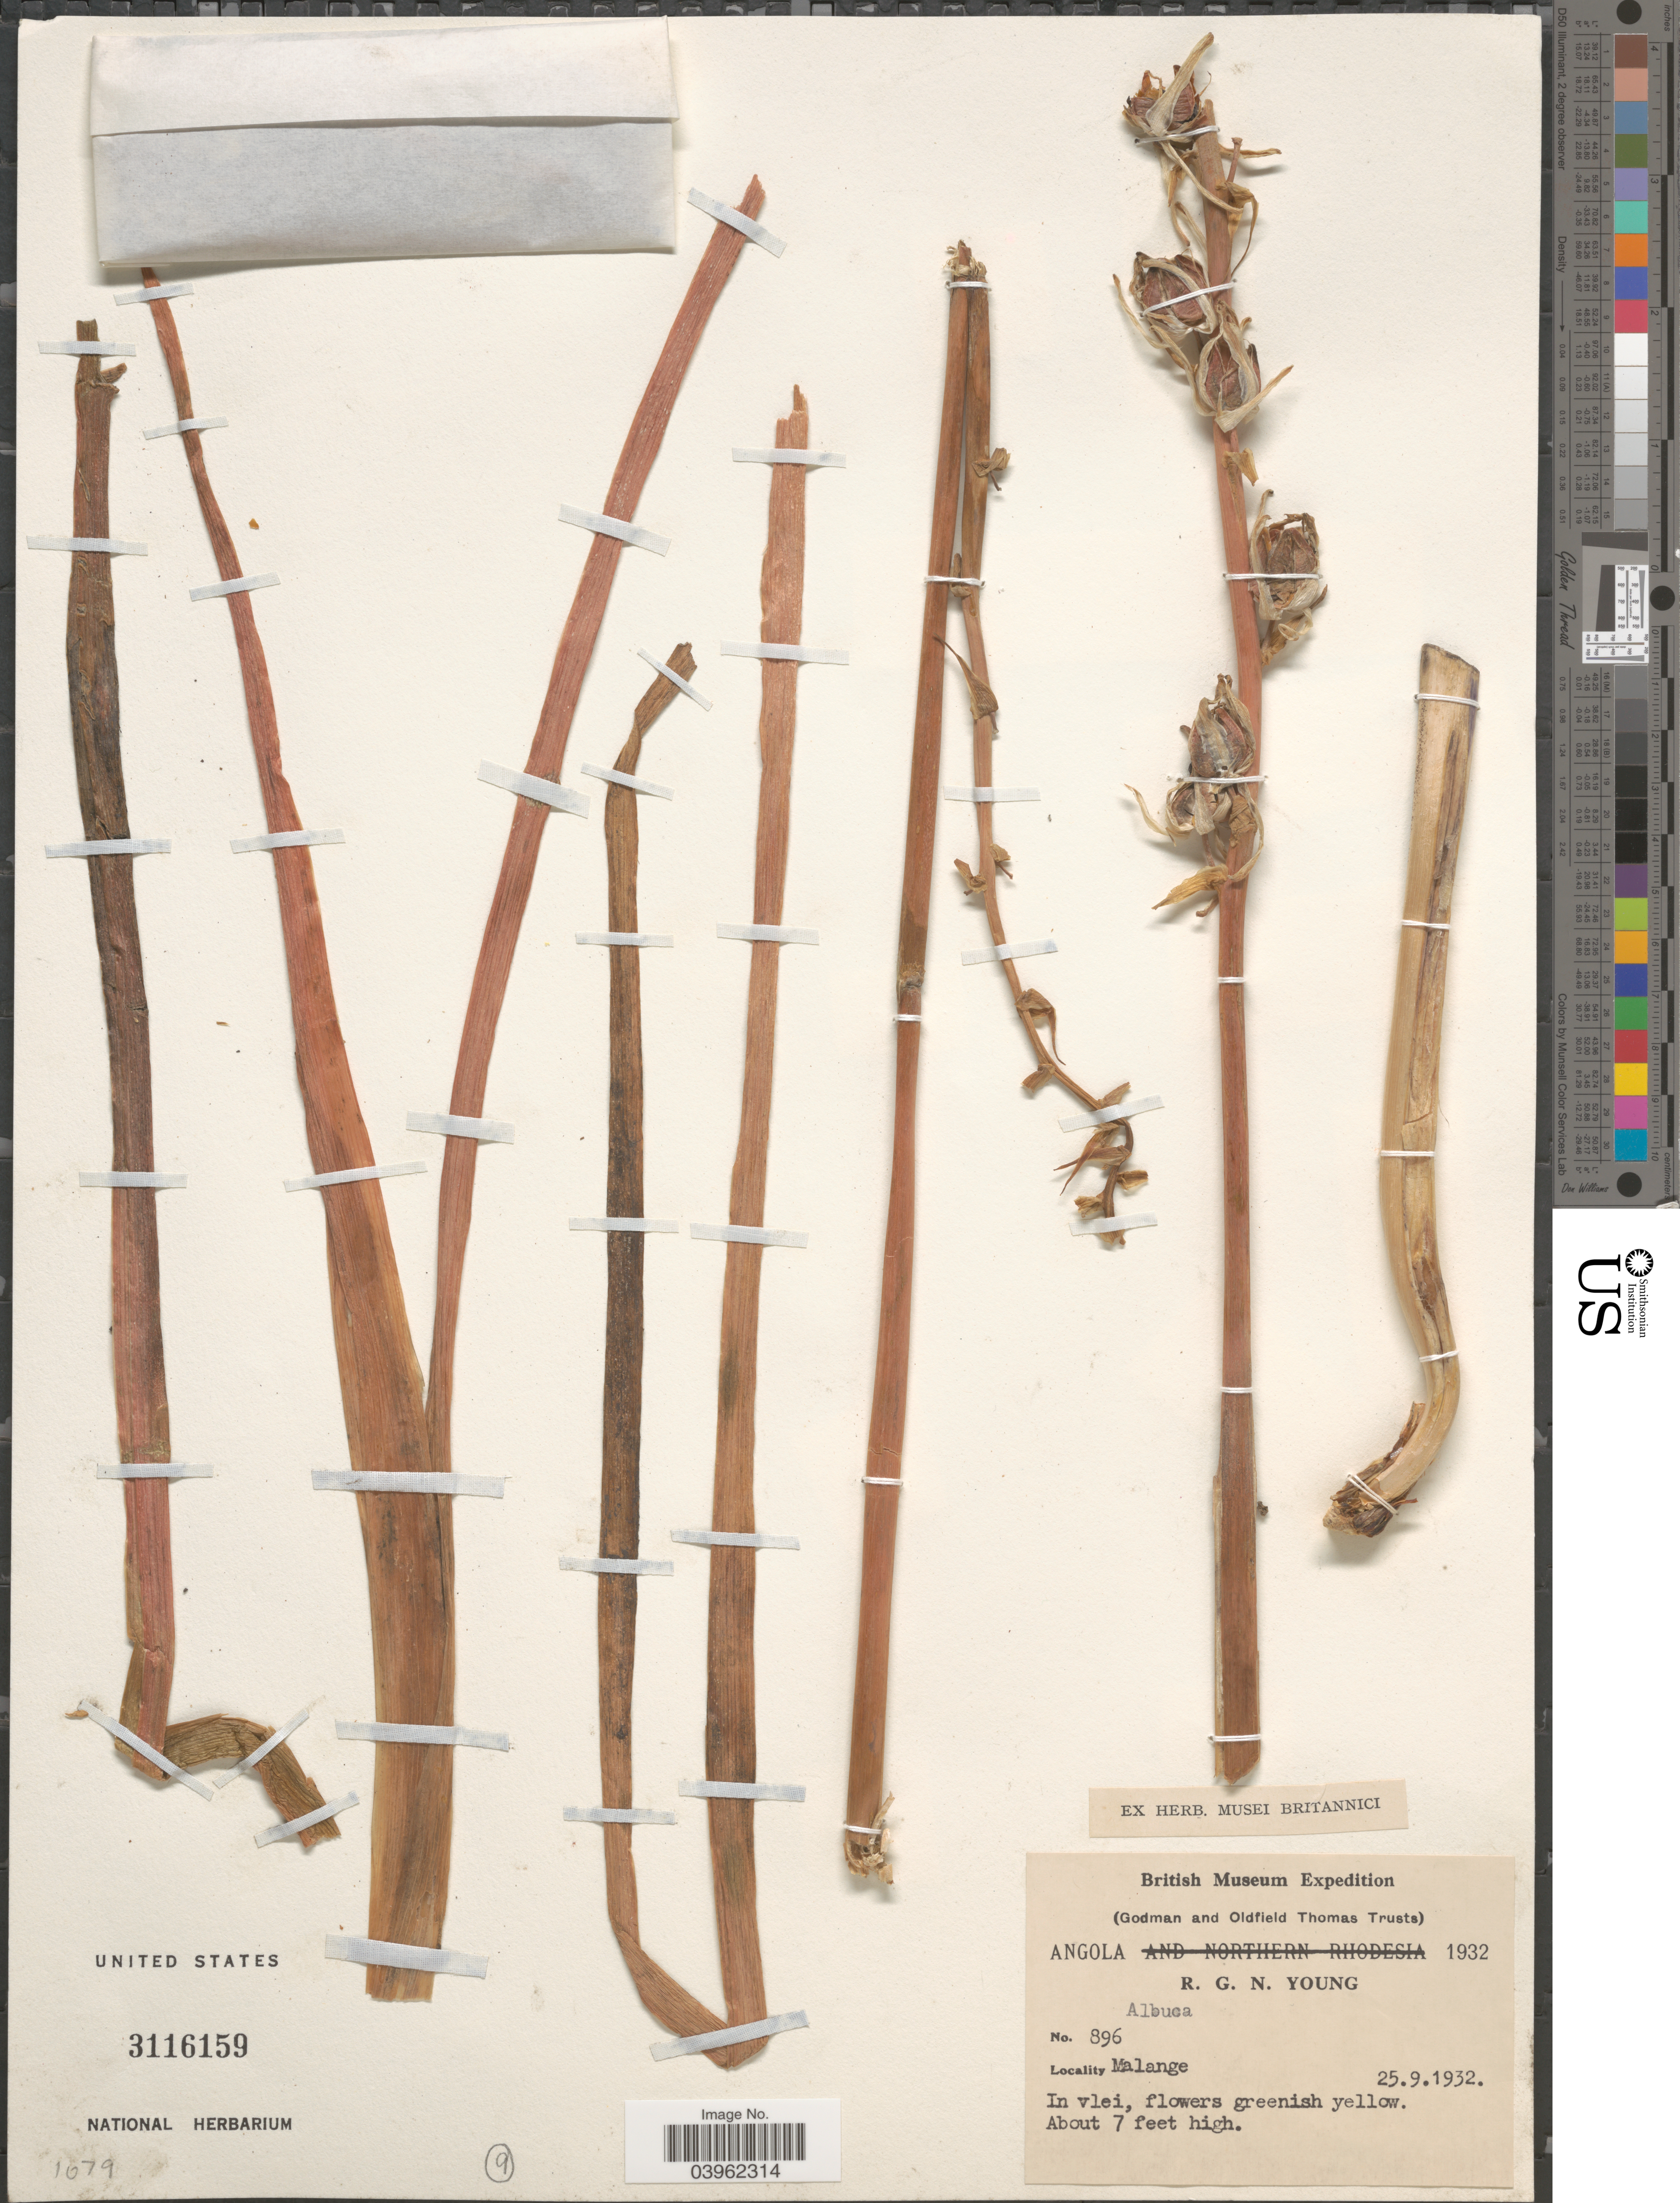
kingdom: Plantae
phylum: Tracheophyta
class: Liliopsida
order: Asparagales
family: Asparagaceae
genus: Albuca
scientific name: Albuca sp.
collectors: R. Young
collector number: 896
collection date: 1932-09-25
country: Angola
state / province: Malange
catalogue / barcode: US 3116159